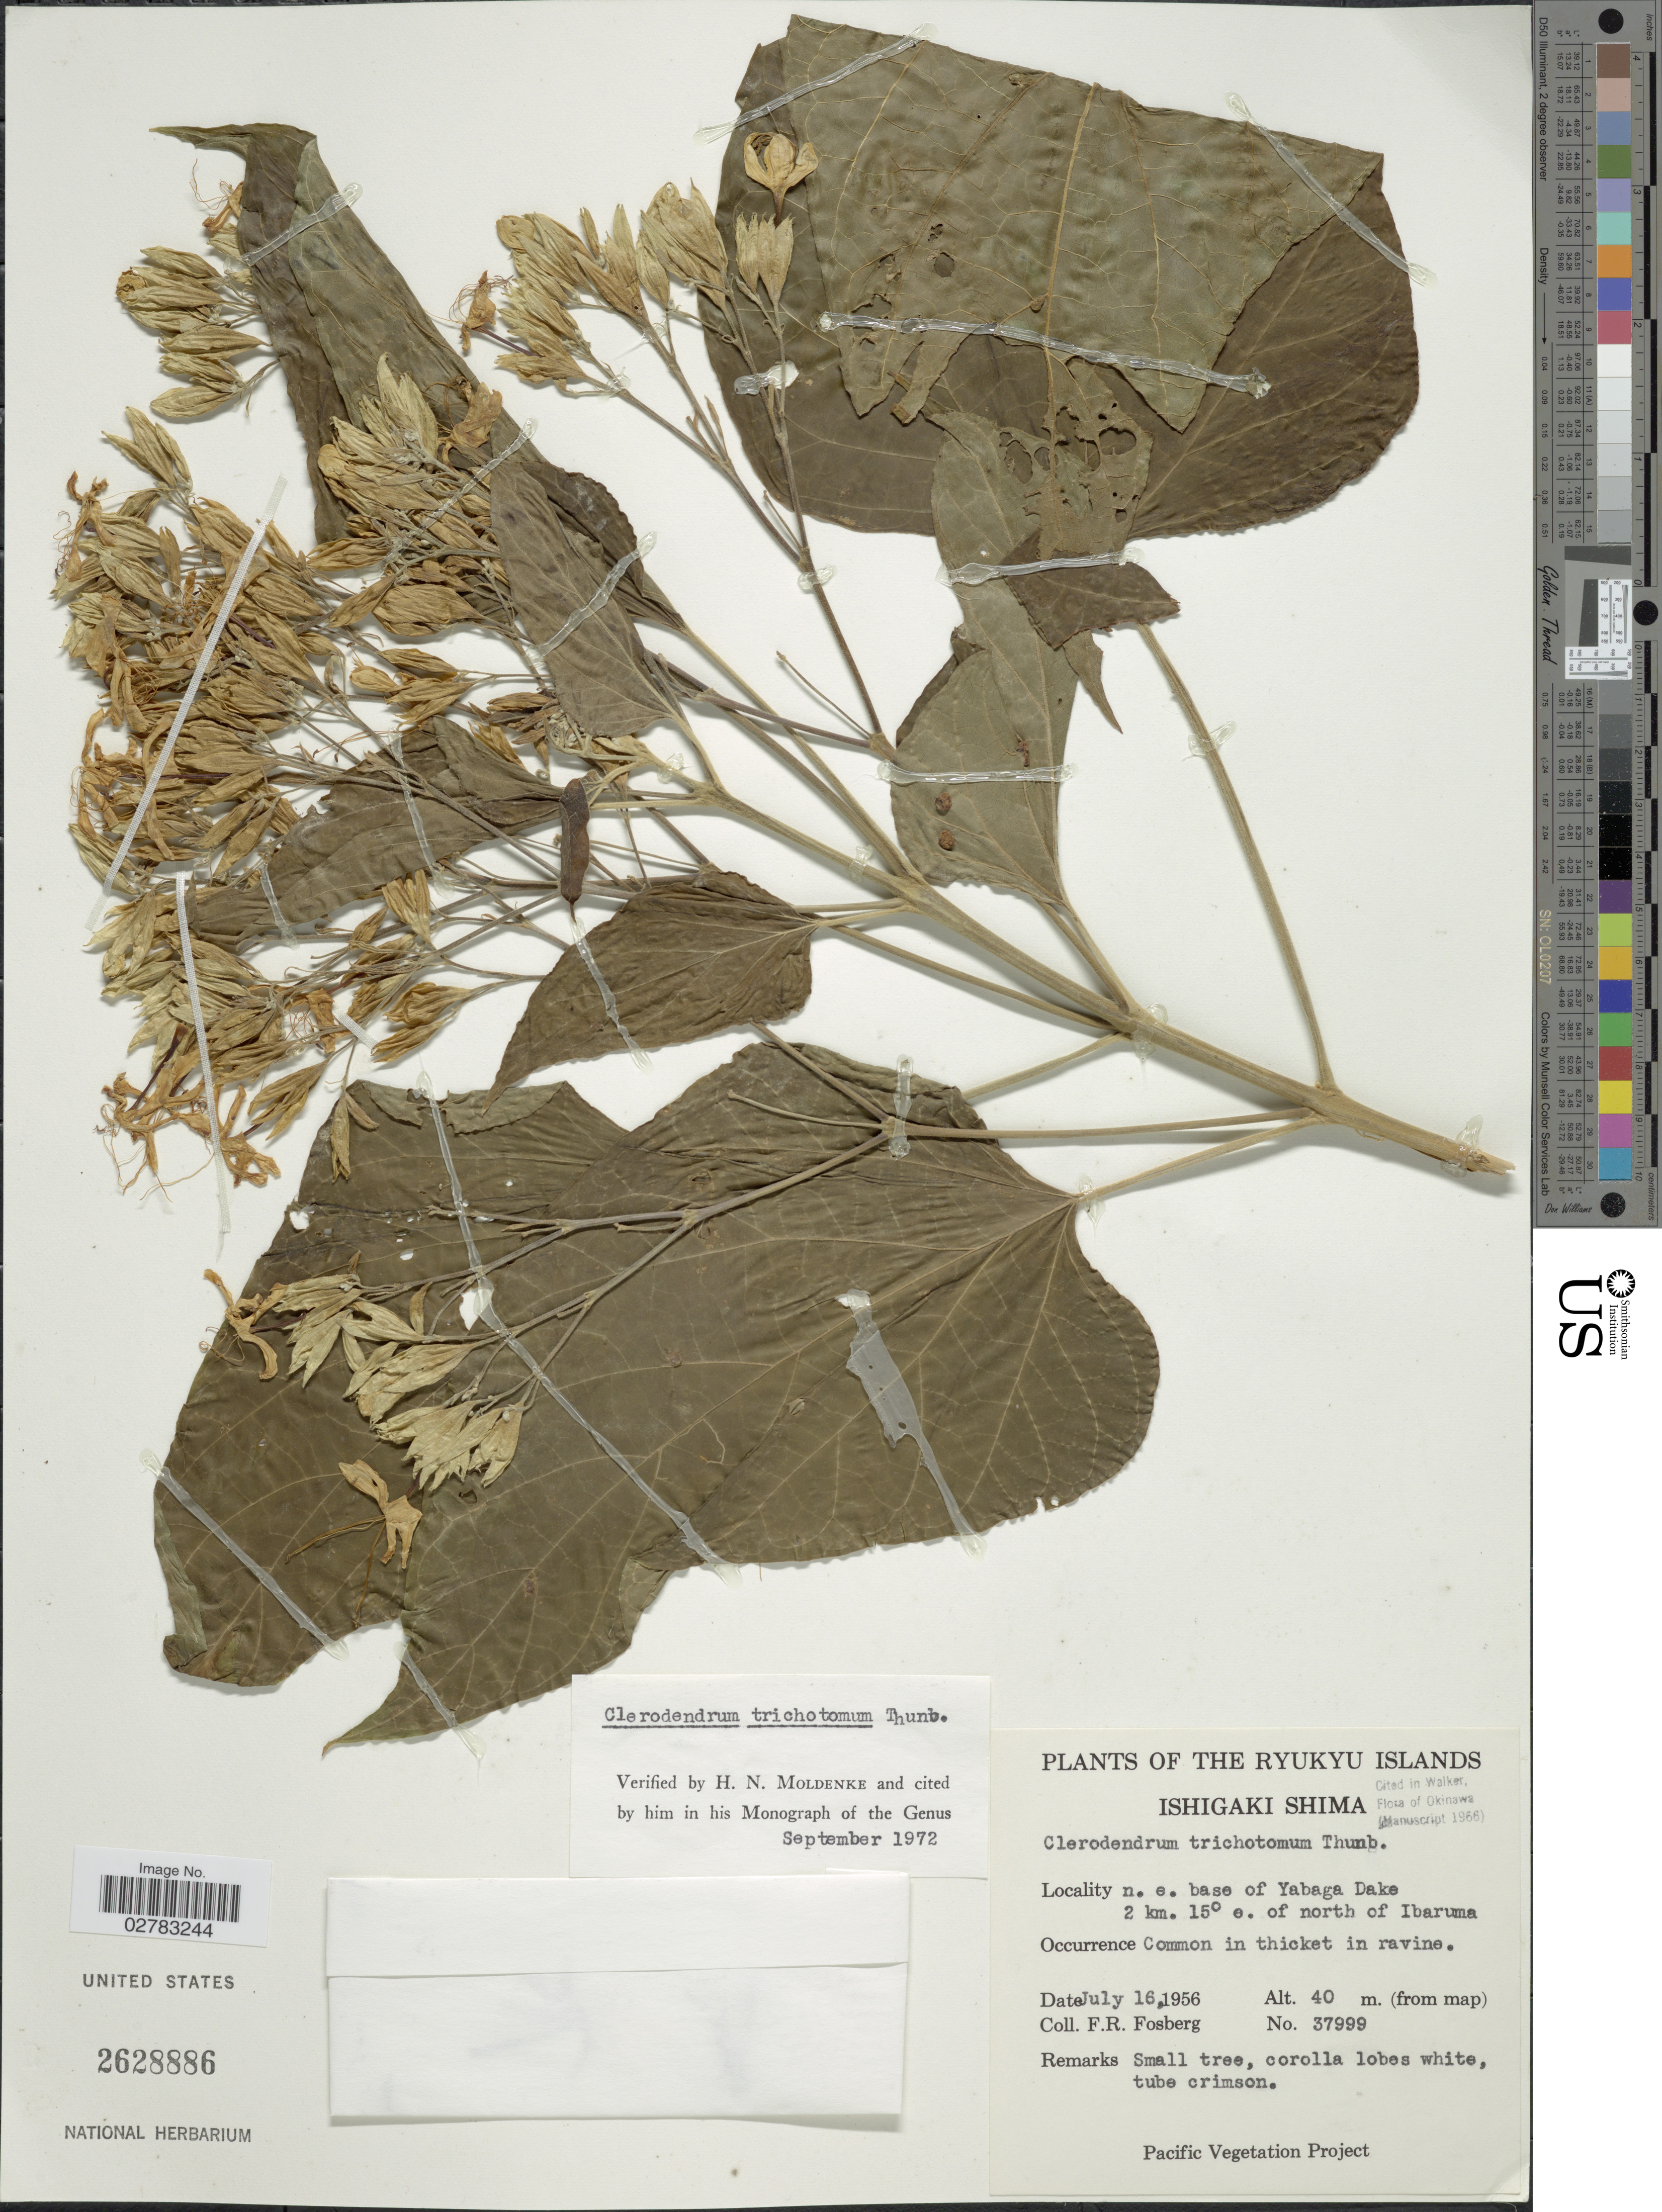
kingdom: Plantae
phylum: Tracheophyta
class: Magnoliopsida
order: Lamiales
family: Lamiaceae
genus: Clerodendrum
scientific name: Clerodendrum trichotomum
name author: Thunb.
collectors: F. R. Fosberg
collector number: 37999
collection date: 1956-07-16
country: Japan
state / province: Okinawa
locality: The Ryukyu Islands, Ishigaki Shima, n. e. base of Yabaga Dake 2 km. 15° e. of north of Ibaruma.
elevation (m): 40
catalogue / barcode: US 2628886